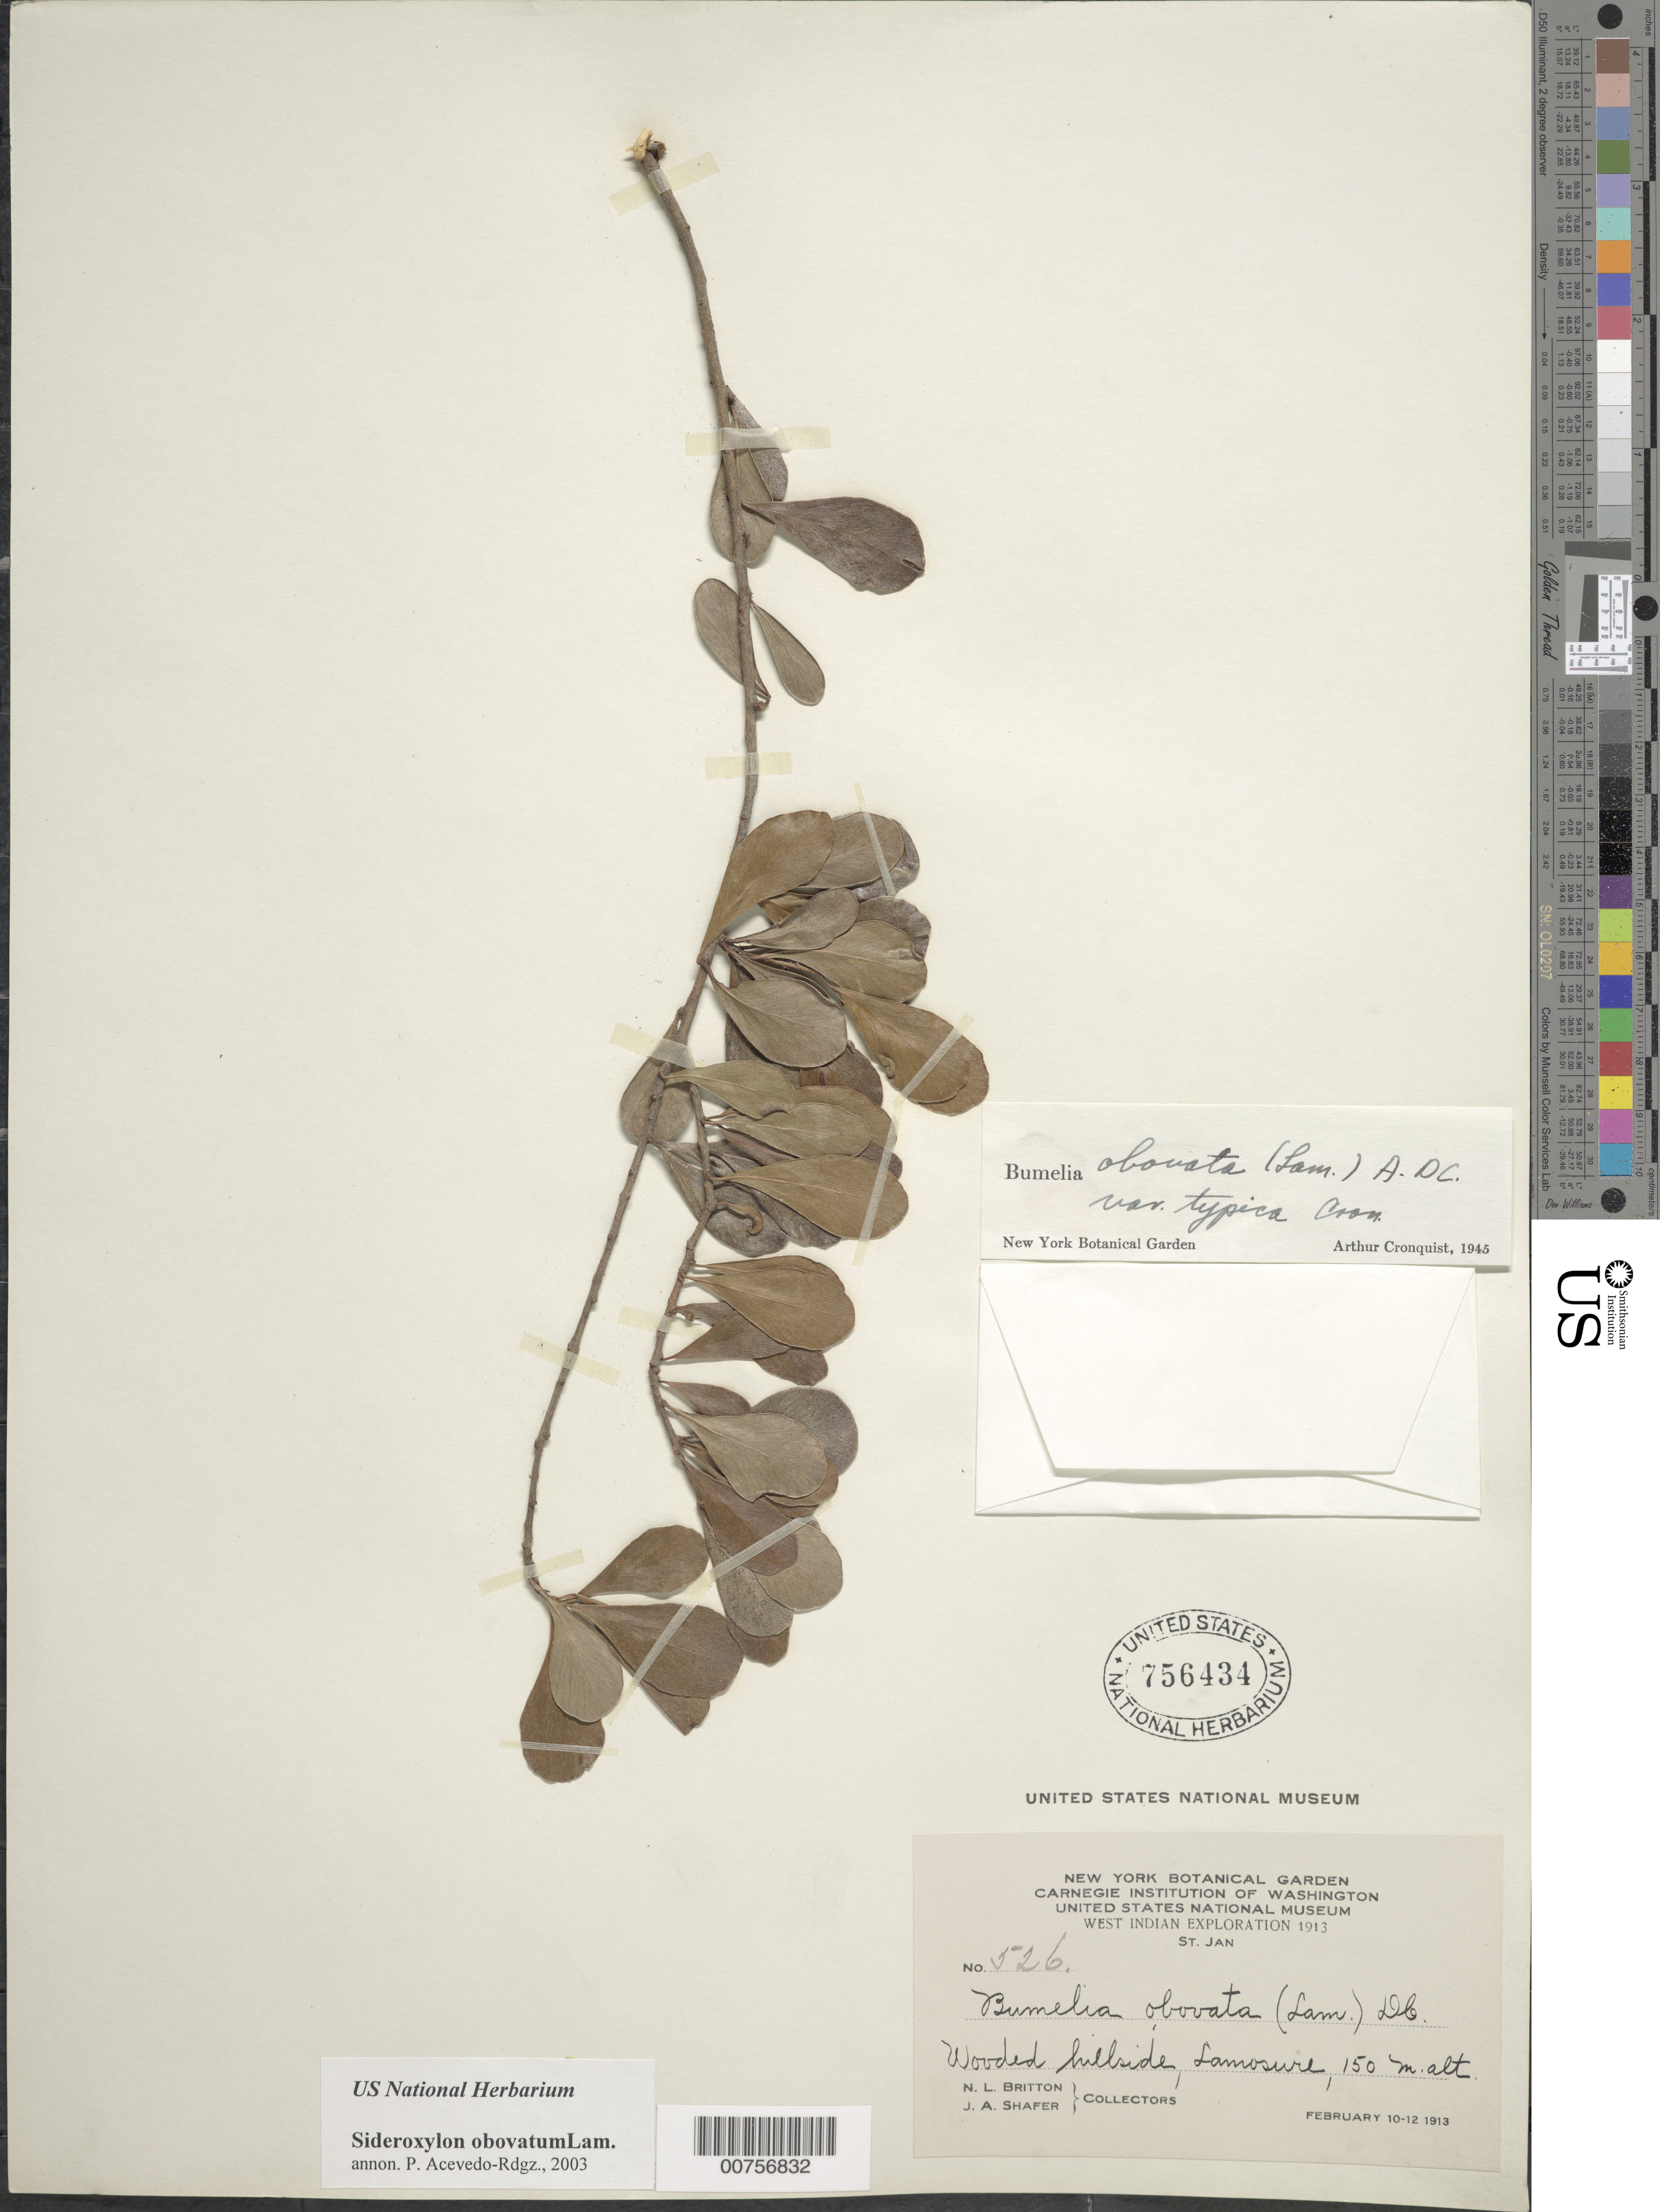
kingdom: Plantae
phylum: Tracheophyta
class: Magnoliopsida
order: Ericales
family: Sapotaceae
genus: Sideroxylon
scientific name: Sideroxylon obovatum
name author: Lam.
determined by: Acevedo-Rodríguez, P., (BOT), Smithsonian Institution - National Museum of Natural History (UNITED STATES)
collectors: N. Britton & J. A. Shafer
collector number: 526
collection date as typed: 10 Feb 1913 to 12 Feb 1913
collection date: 1913-02-10/1913-02-12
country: U.S. Virgin Islands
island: St. John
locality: Lamosure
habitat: Wooded hillside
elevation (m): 150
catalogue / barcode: US 756434